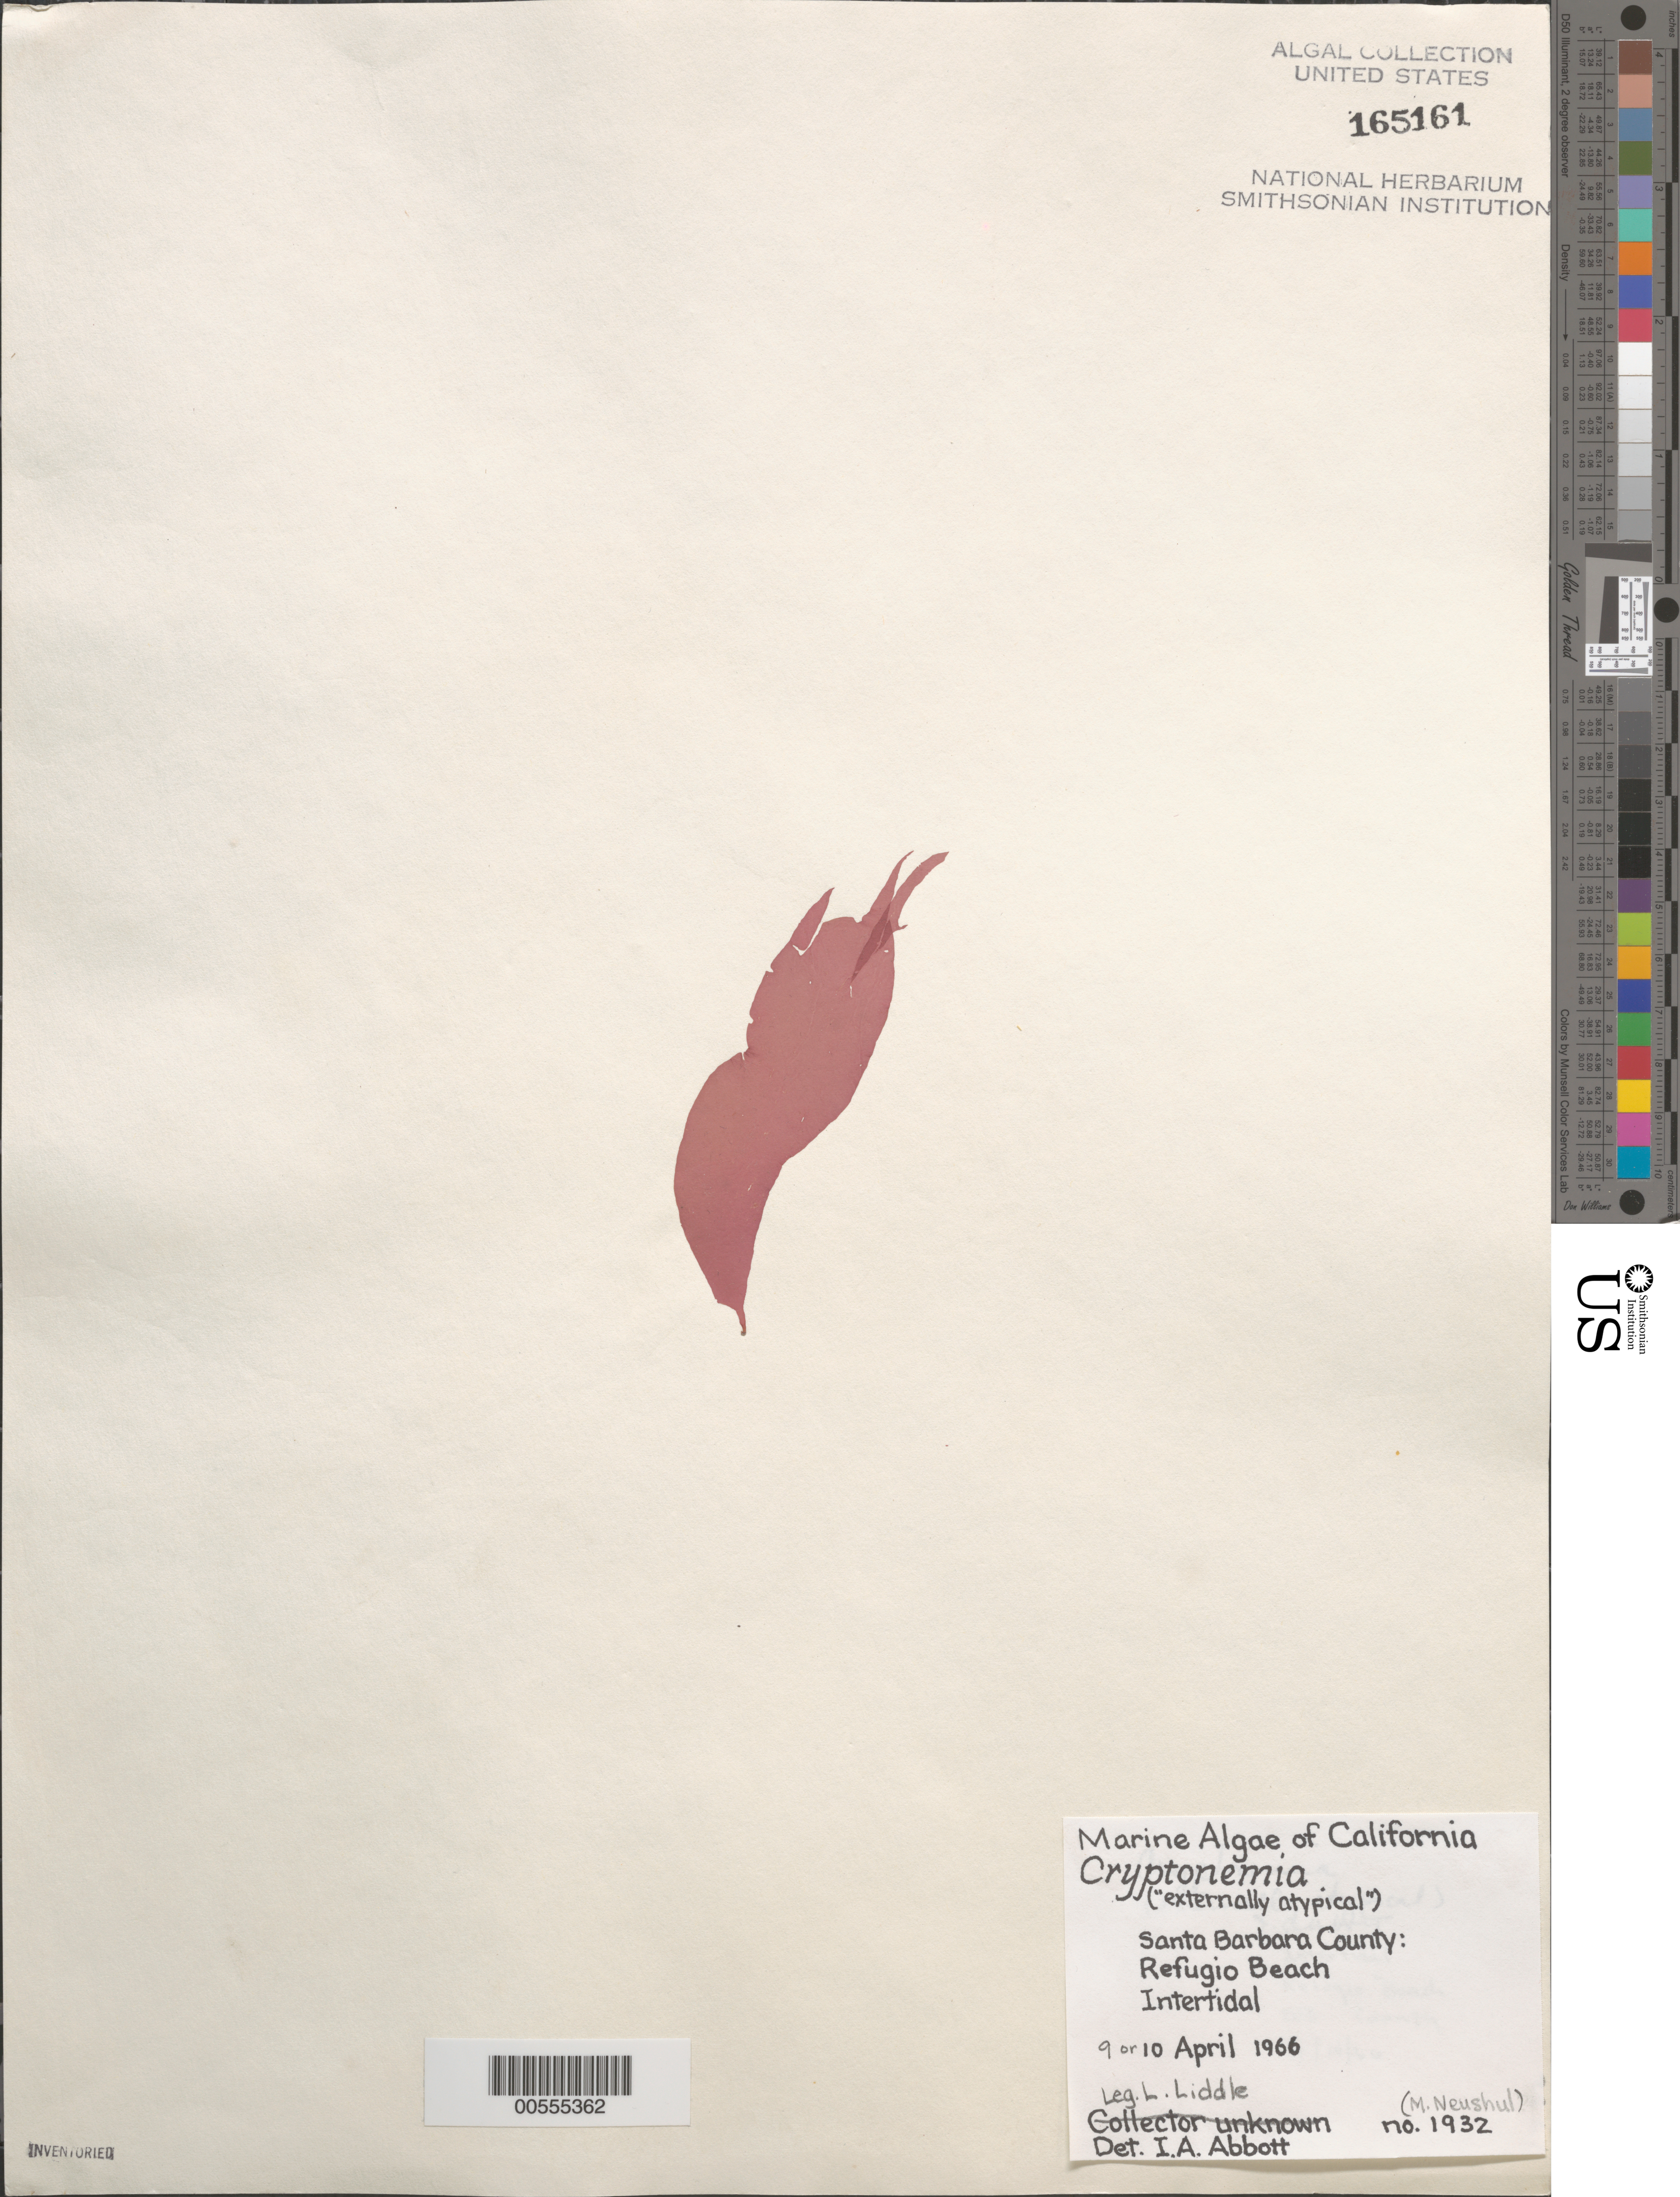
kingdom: Plantae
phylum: Rhodophyta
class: Florideophyceae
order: Halymeniales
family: Halymeniaceae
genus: Cryptonemia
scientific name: Cryptonemia sp.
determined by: Abbott, Isabella A.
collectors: L. Liddle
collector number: Neushul 1932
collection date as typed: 09 Apr 1966 or 10 Apr 1966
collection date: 1966-04-09 or 1966-04-10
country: United States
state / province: California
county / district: Santa Barbara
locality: Refugio Beach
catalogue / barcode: US 165161